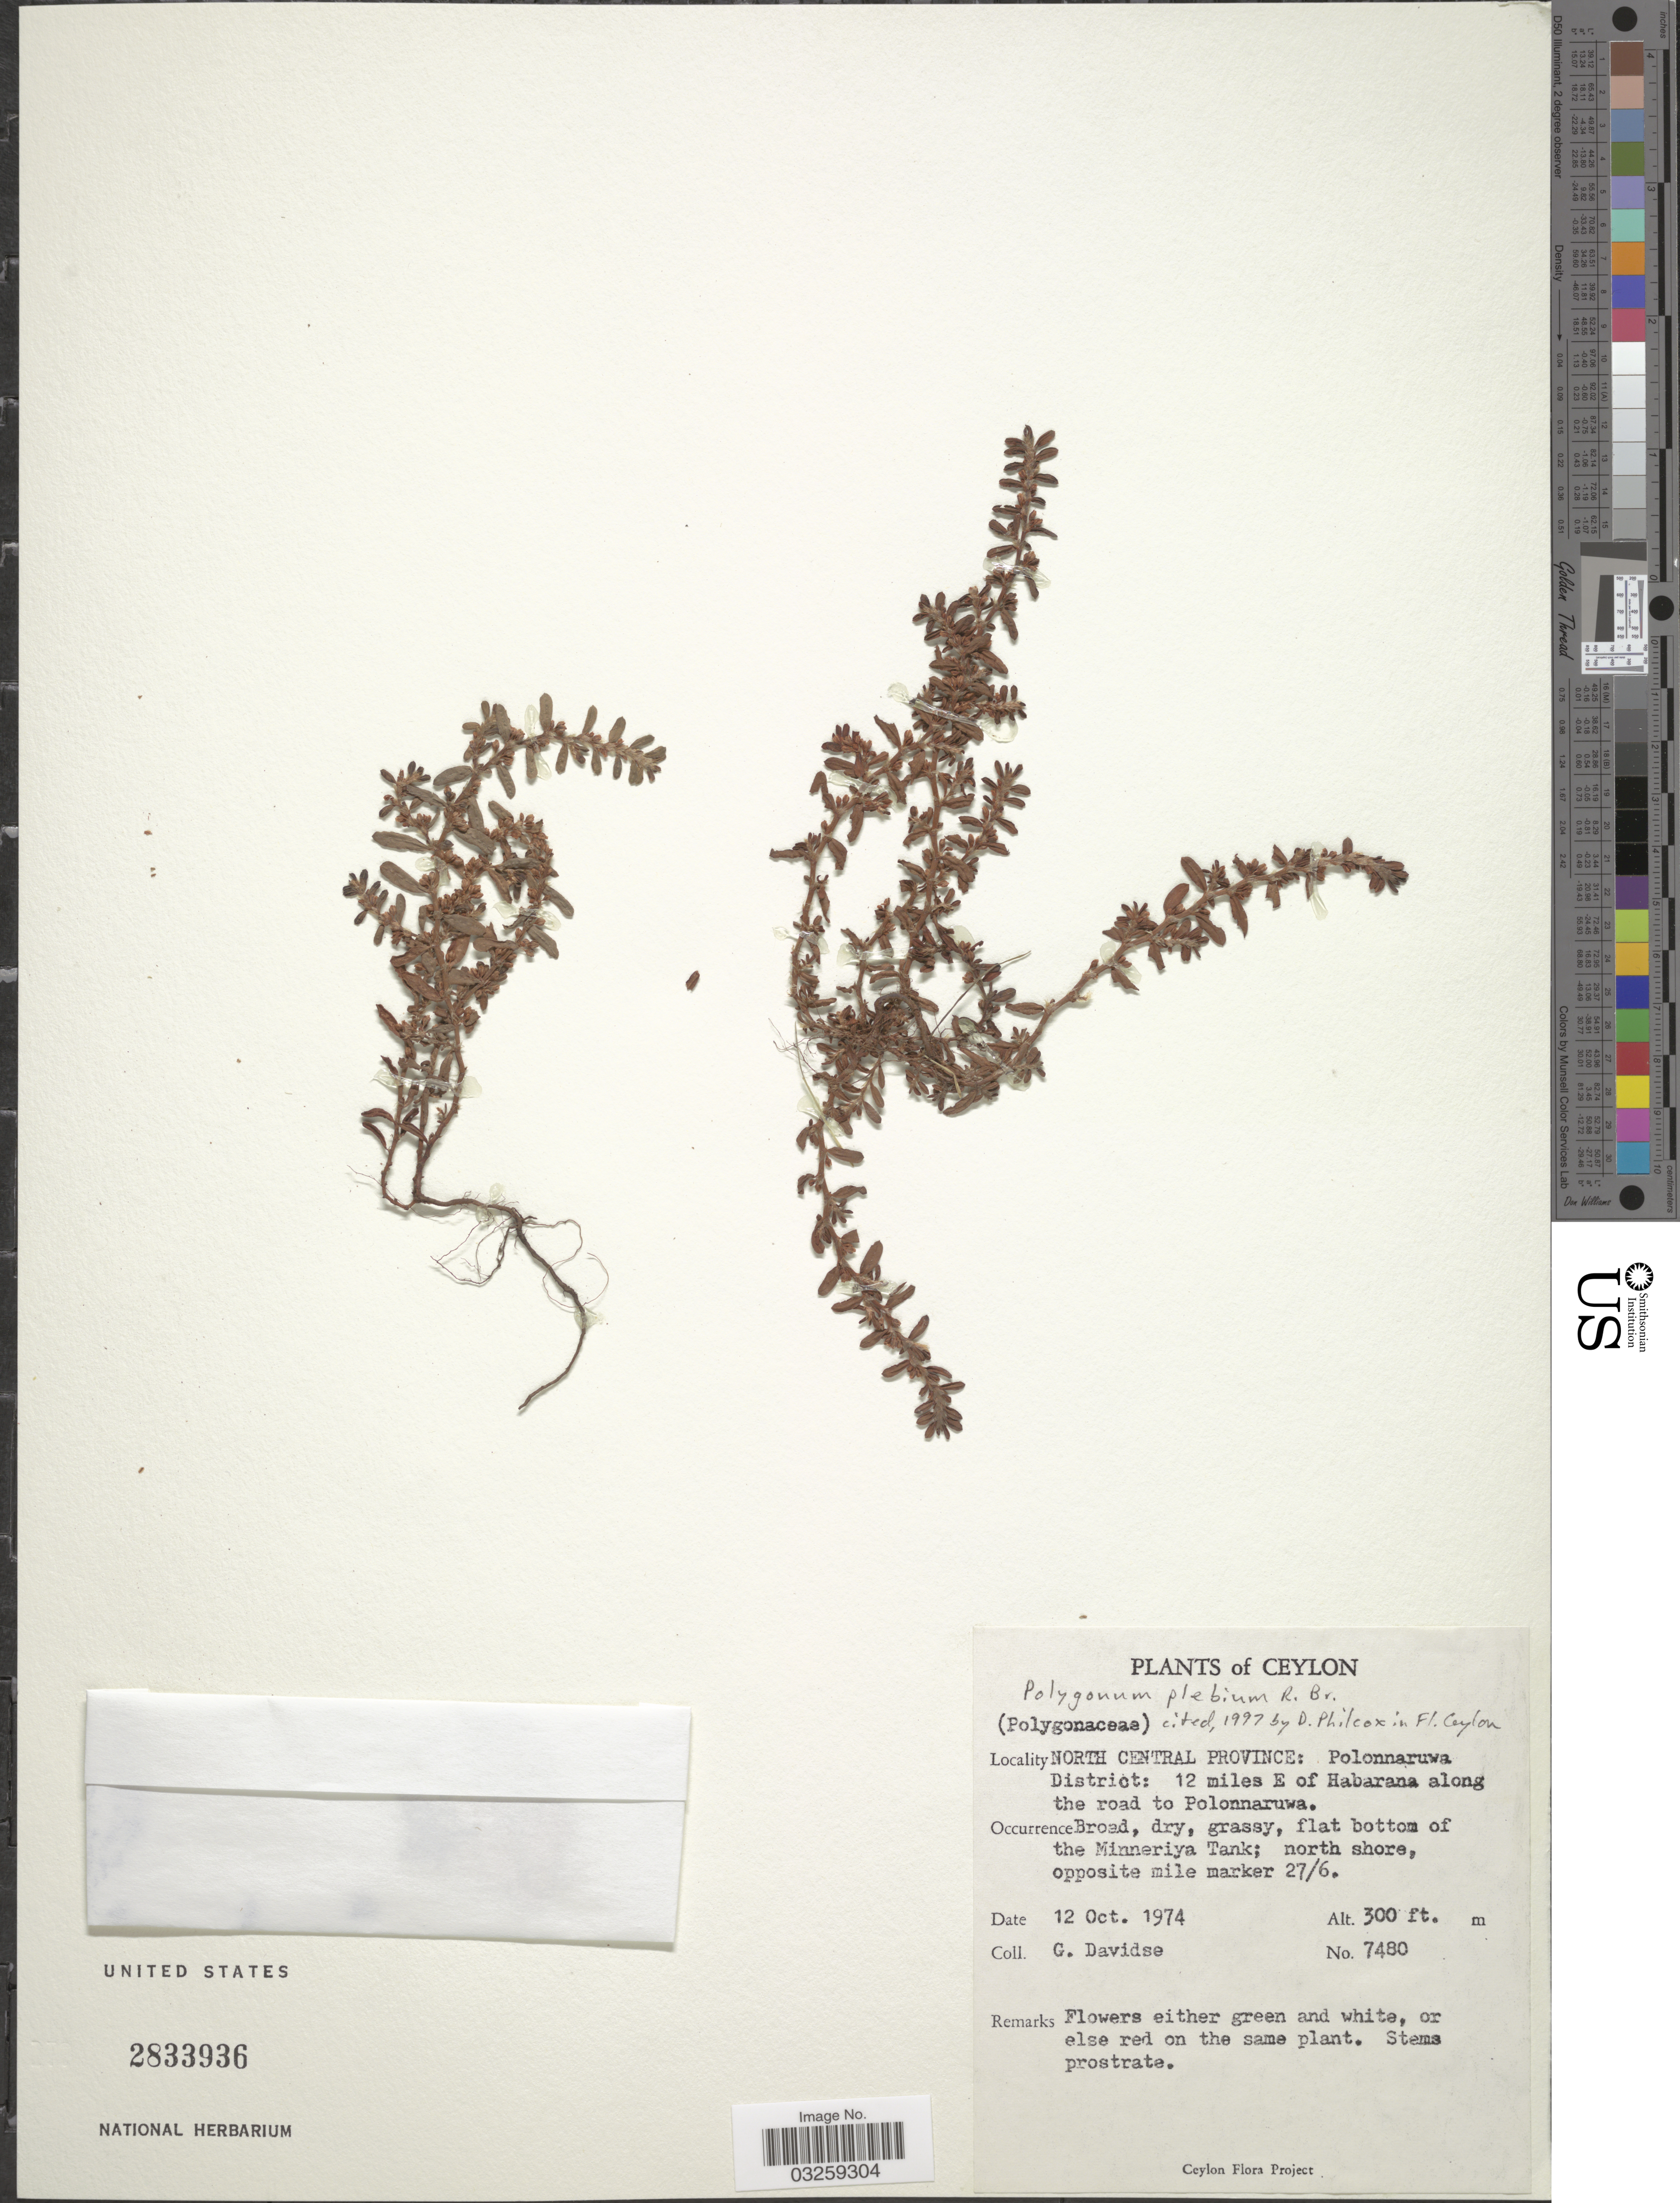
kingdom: Plantae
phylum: Tracheophyta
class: Magnoliopsida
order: Caryophyllales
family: Polygonaceae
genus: Polygonum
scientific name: Polygonum plebeium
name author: R. Br.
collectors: G. Davidse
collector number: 7480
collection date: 1974-10-12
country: Sri Lanka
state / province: North Central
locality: Ceylon. Polonnaruwa District: 12 miles E of Habarana along the road to Polonnaruwa. Flat bottom of the Minneriya Tank; north shore, opposite mile marker 27/6.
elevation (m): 91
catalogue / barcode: US 2833936